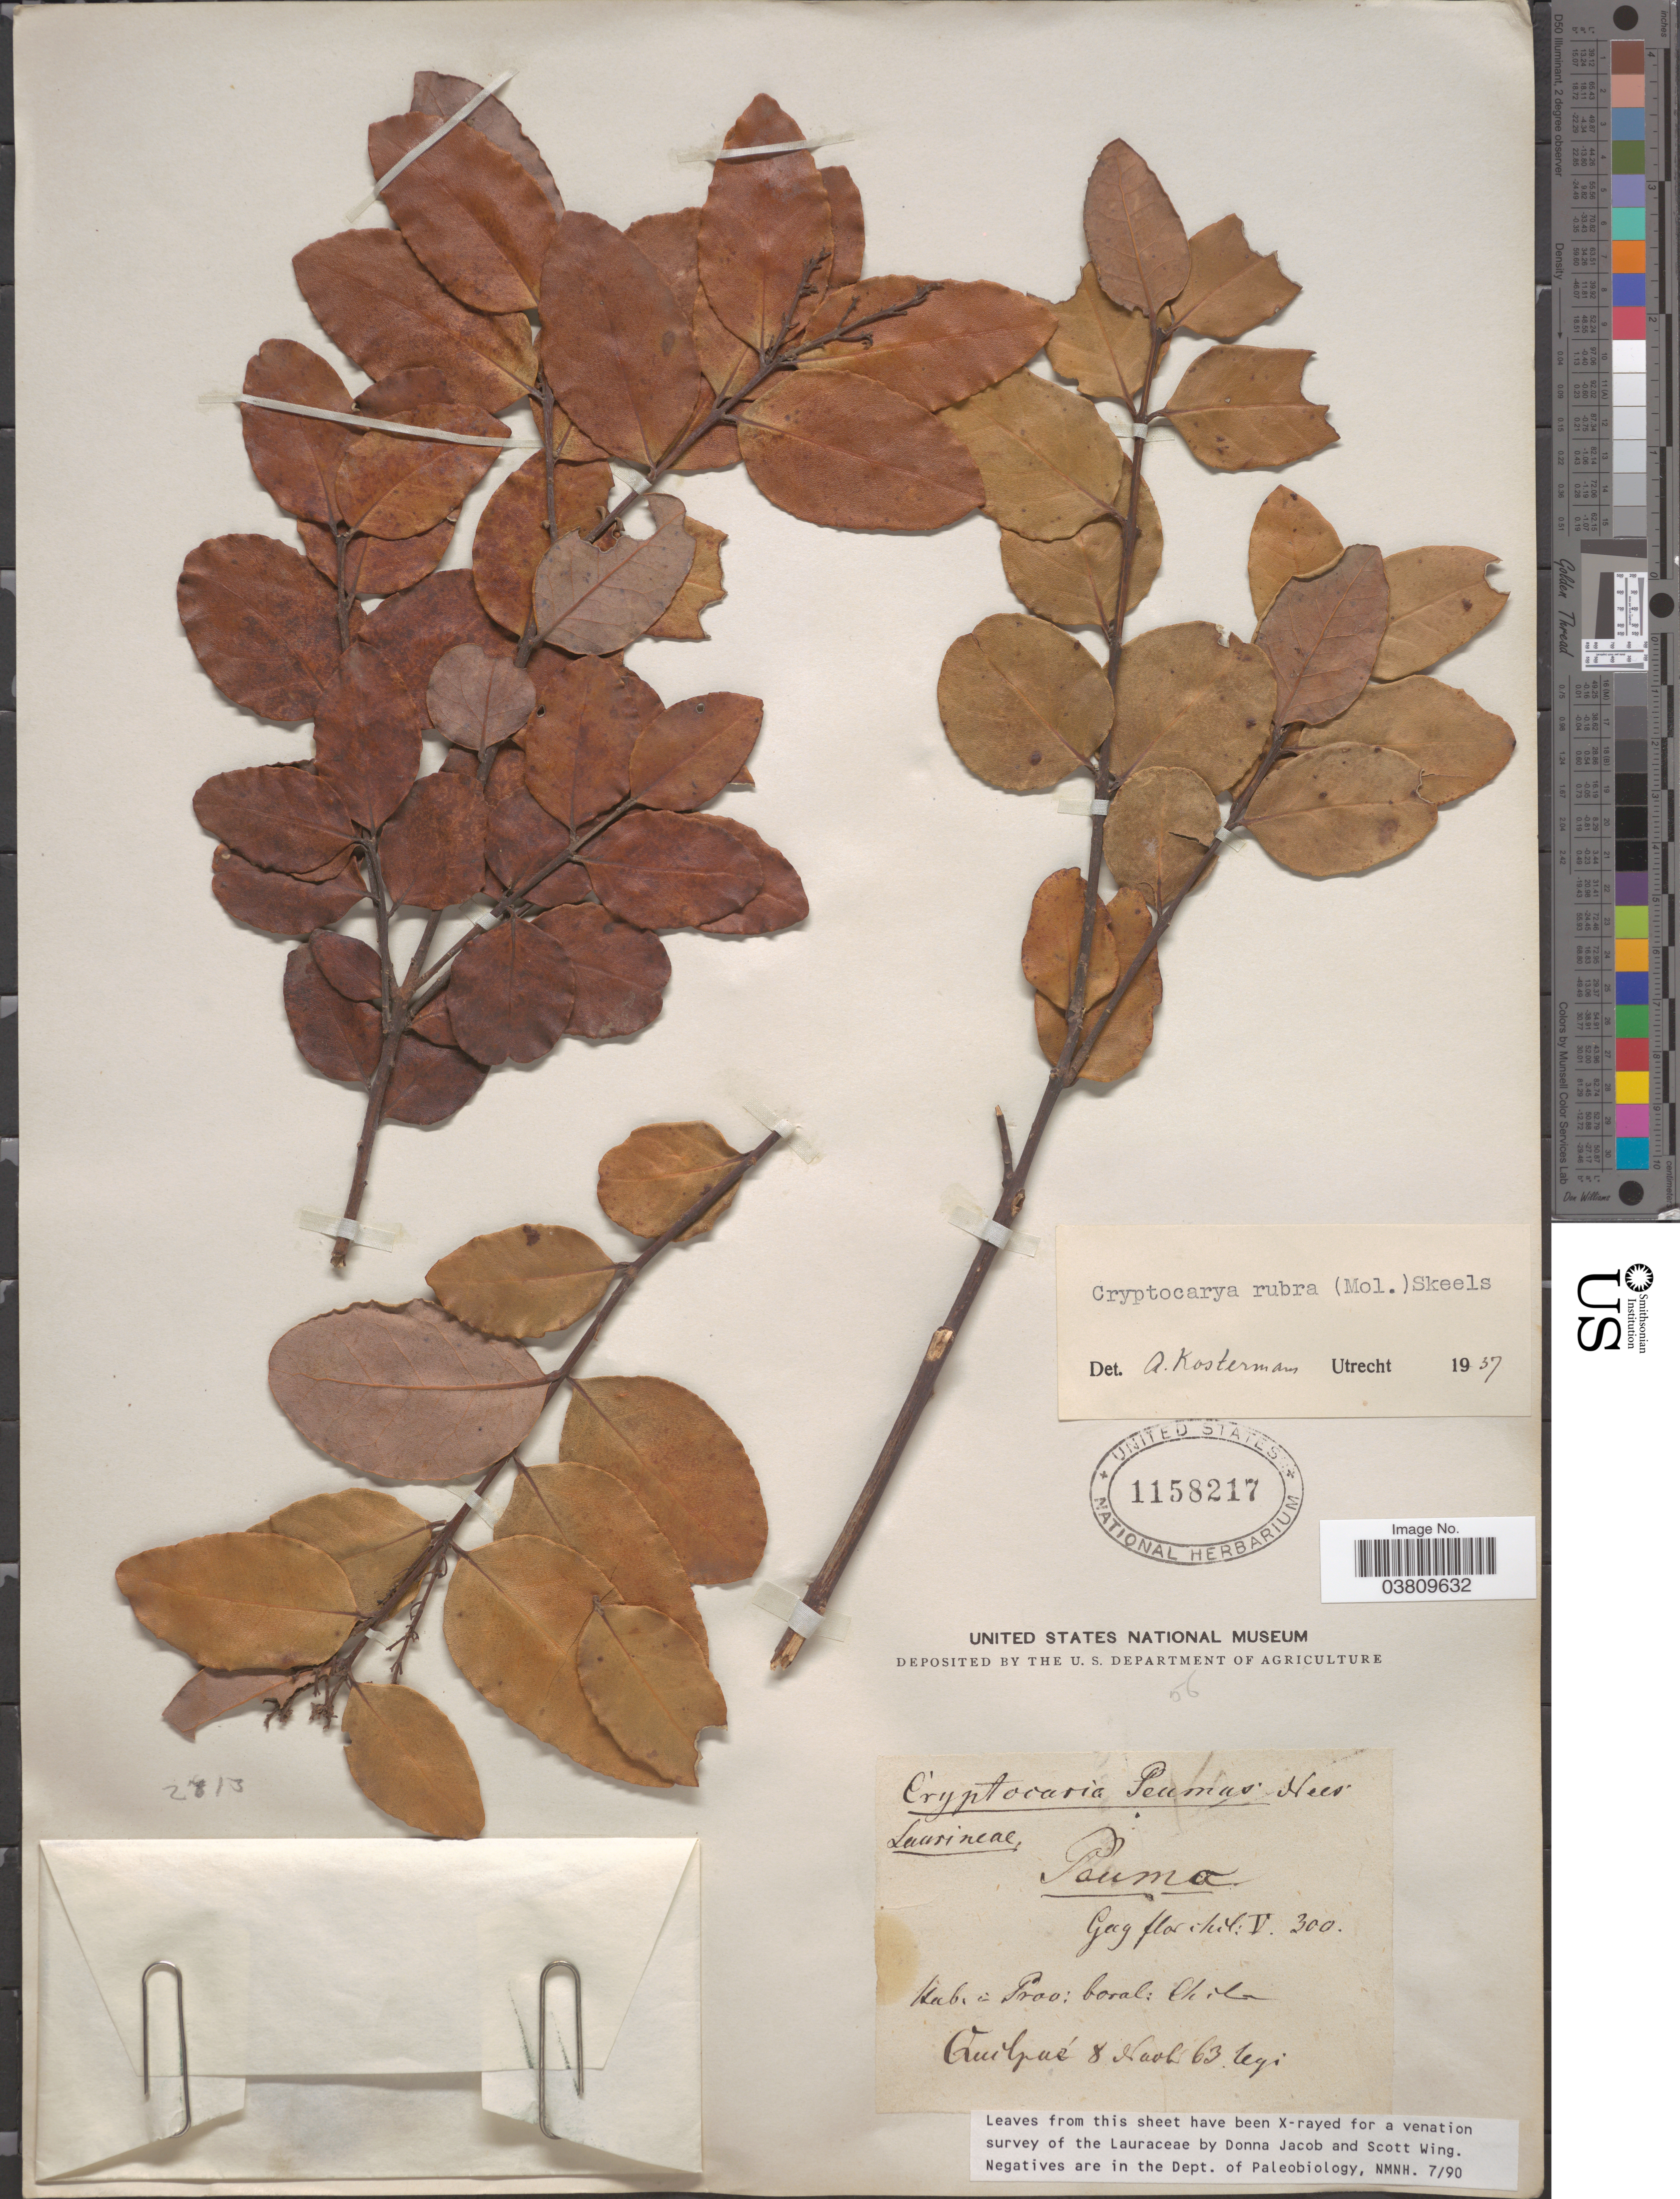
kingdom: Plantae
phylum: Tracheophyta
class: Magnoliopsida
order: Laurales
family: Lauraceae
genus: Cryptocarya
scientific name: Cryptocarya rubra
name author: (Mol.) Skeels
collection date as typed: Transcribed d/m/y: 8/11/63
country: Chile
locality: Prov: boral: Chile. Quilpué.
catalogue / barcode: US 1158217